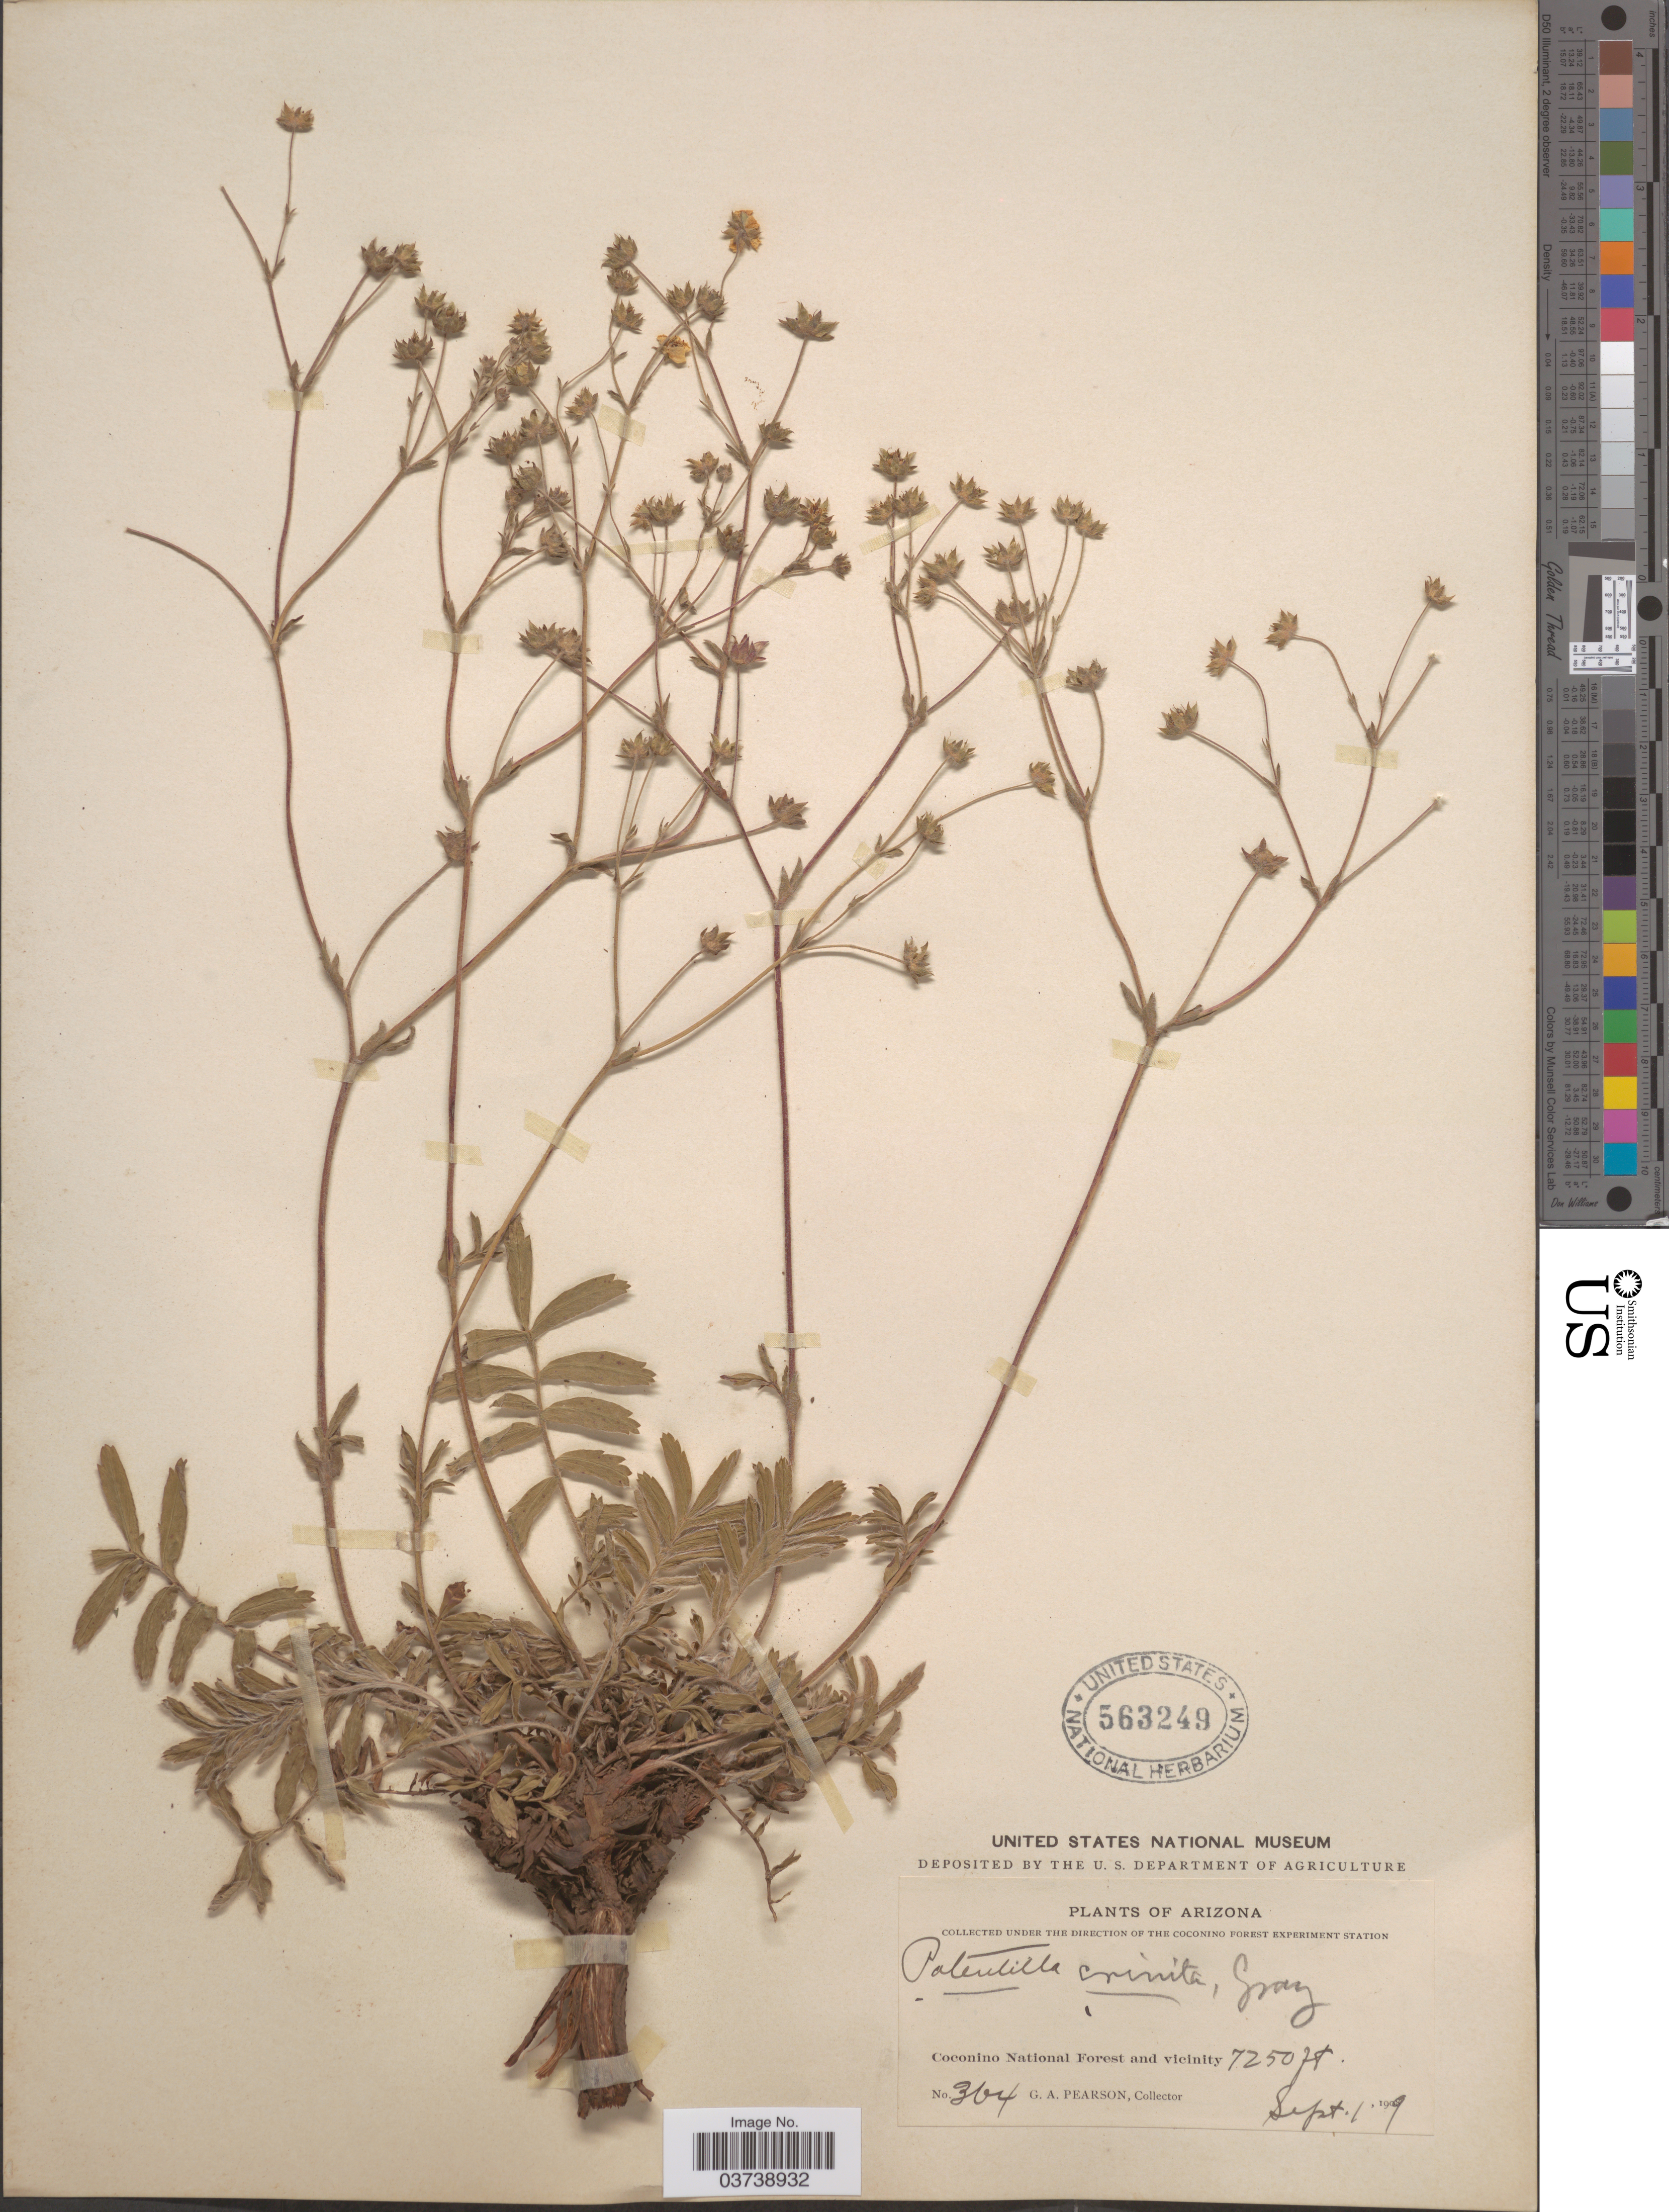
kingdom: Plantae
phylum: Tracheophyta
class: Magnoliopsida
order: Rosales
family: Rosaceae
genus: Potentilla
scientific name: Potentilla crinita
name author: A. Gray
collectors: G. Pearson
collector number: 364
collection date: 1909-09-01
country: United States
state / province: Arizona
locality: Coconino National Forest and vicinity.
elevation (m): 2210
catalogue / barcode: US 563249